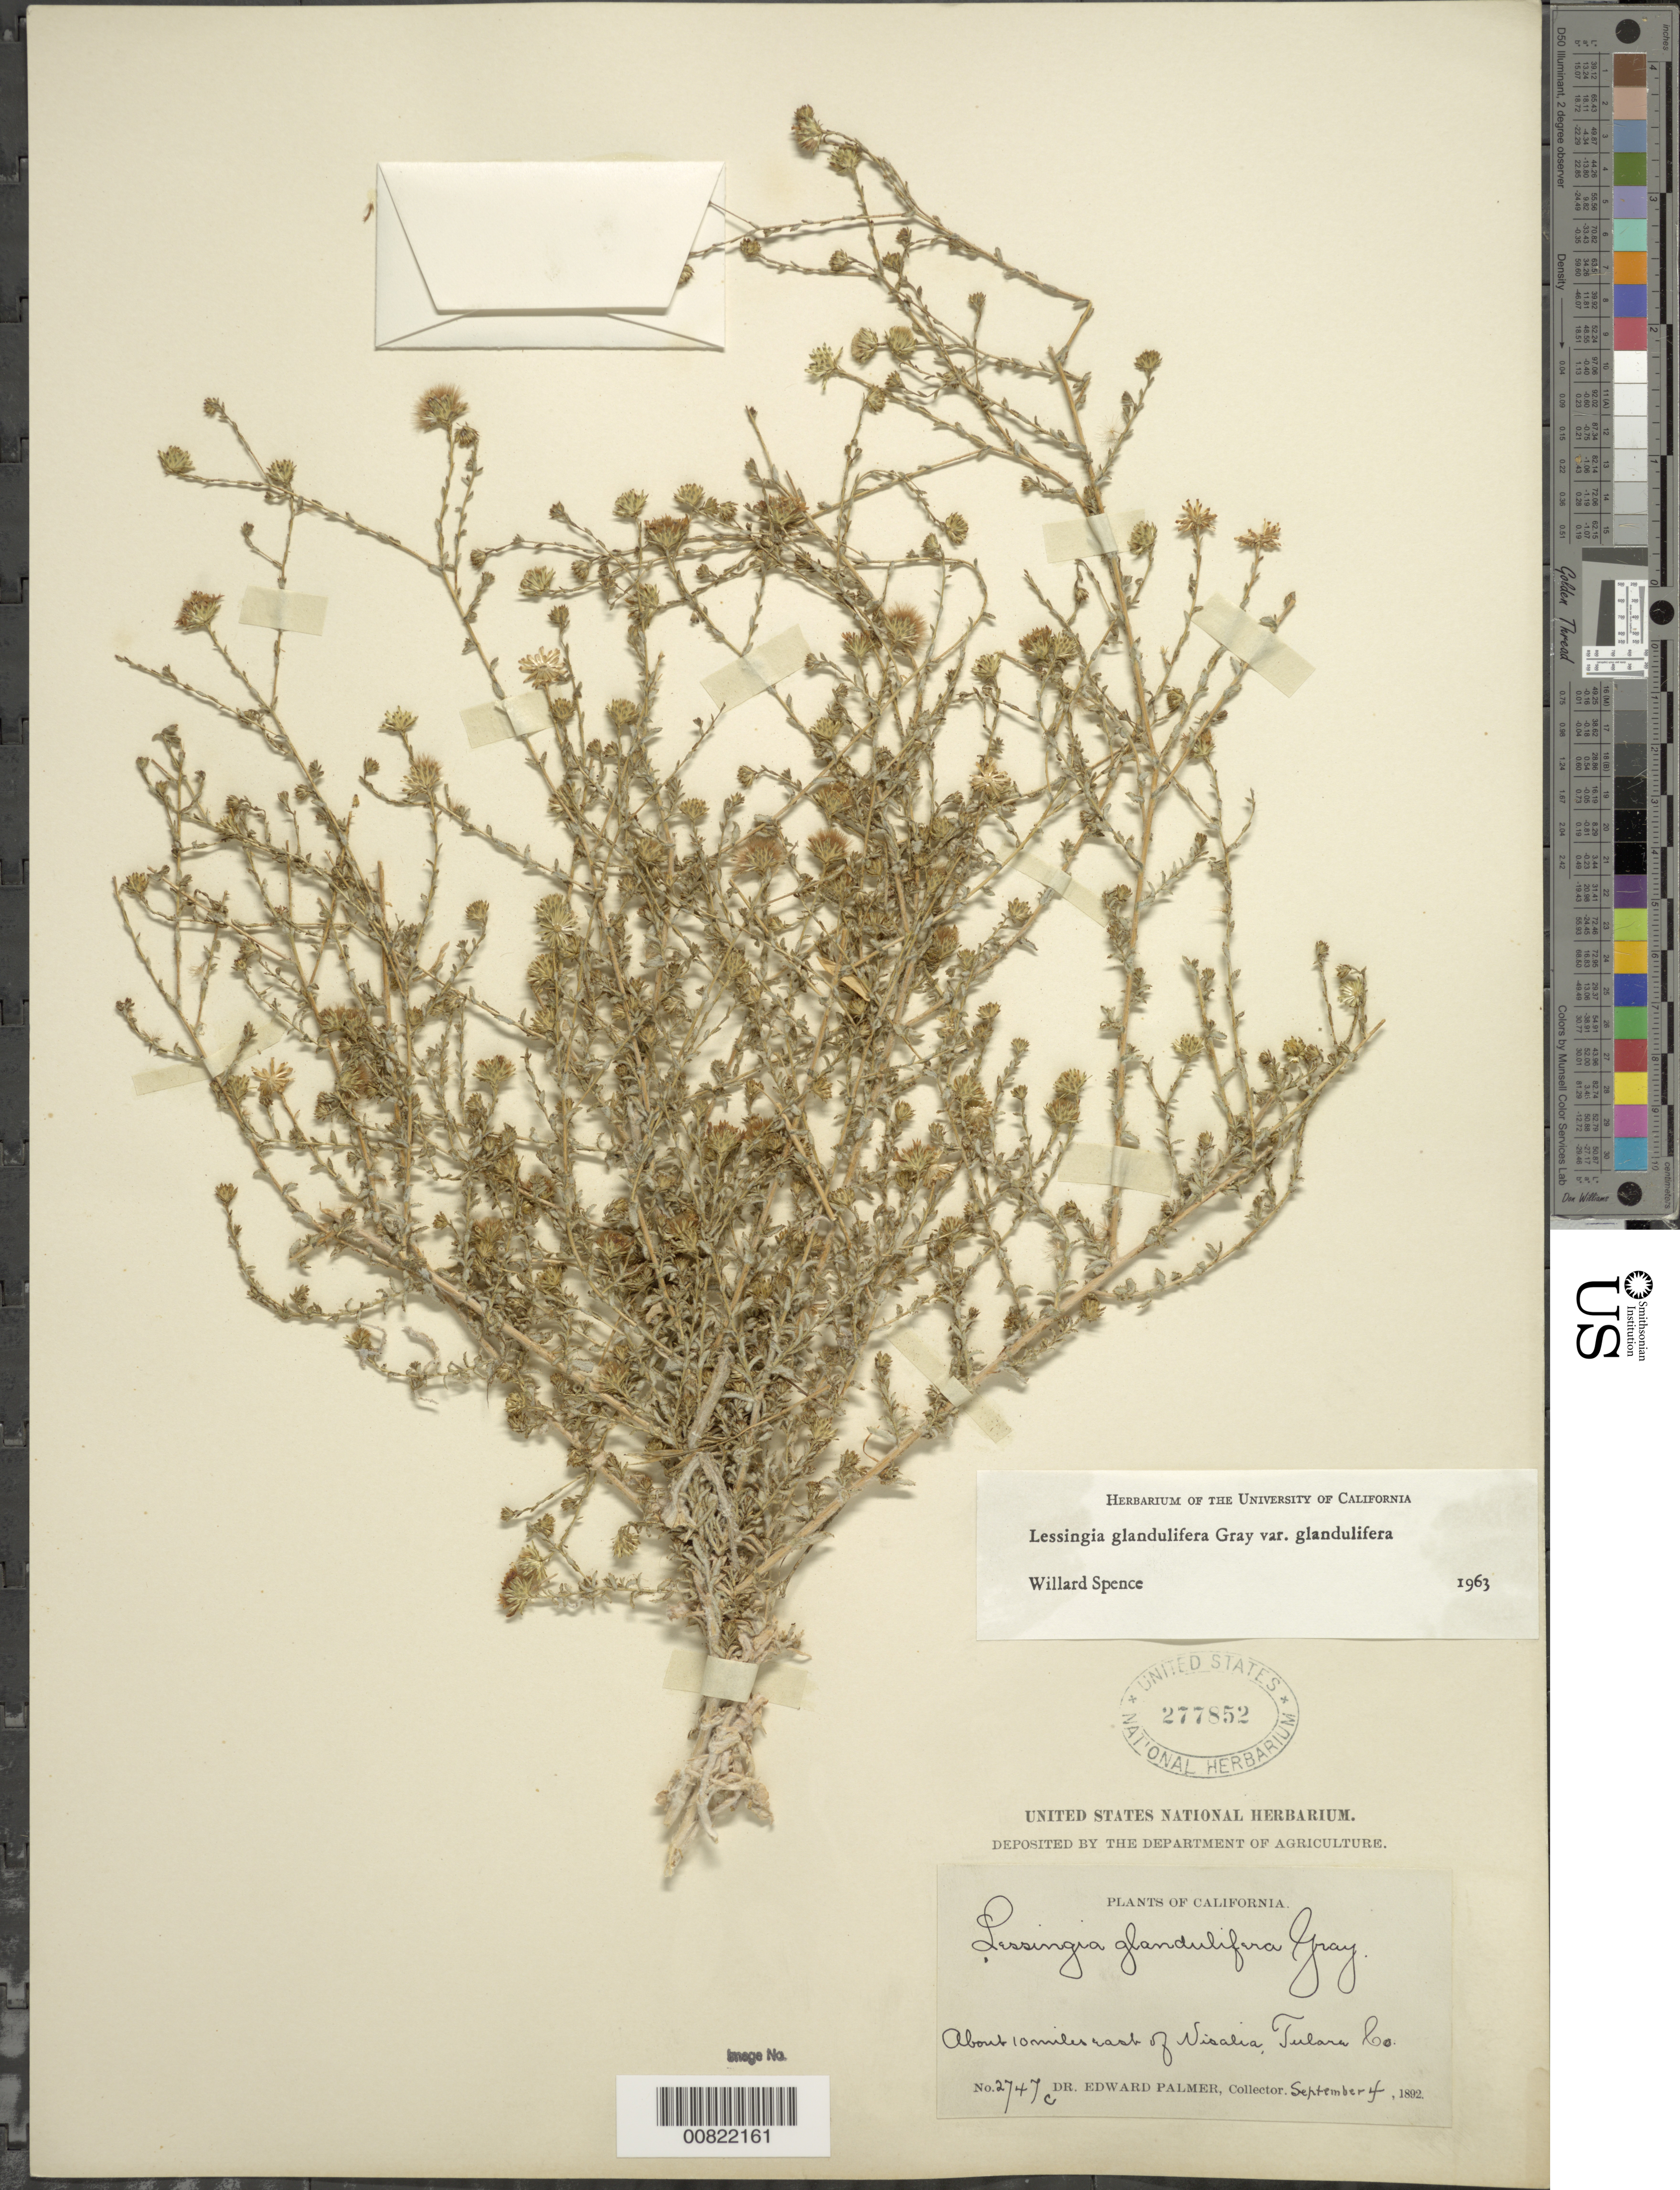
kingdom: Plantae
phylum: Tracheophyta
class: Magnoliopsida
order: Asterales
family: Asteraceae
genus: Lessingia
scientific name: Lessingia glandulifera var. glandulifera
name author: (A. Gray) J.T. Howell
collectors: E. Palmer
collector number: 2747c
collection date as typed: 04 Sep 1892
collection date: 1892-09-04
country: United States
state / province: California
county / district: Tulare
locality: About 10 miles east of Visalia, Tulare County, California.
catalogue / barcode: US 277852